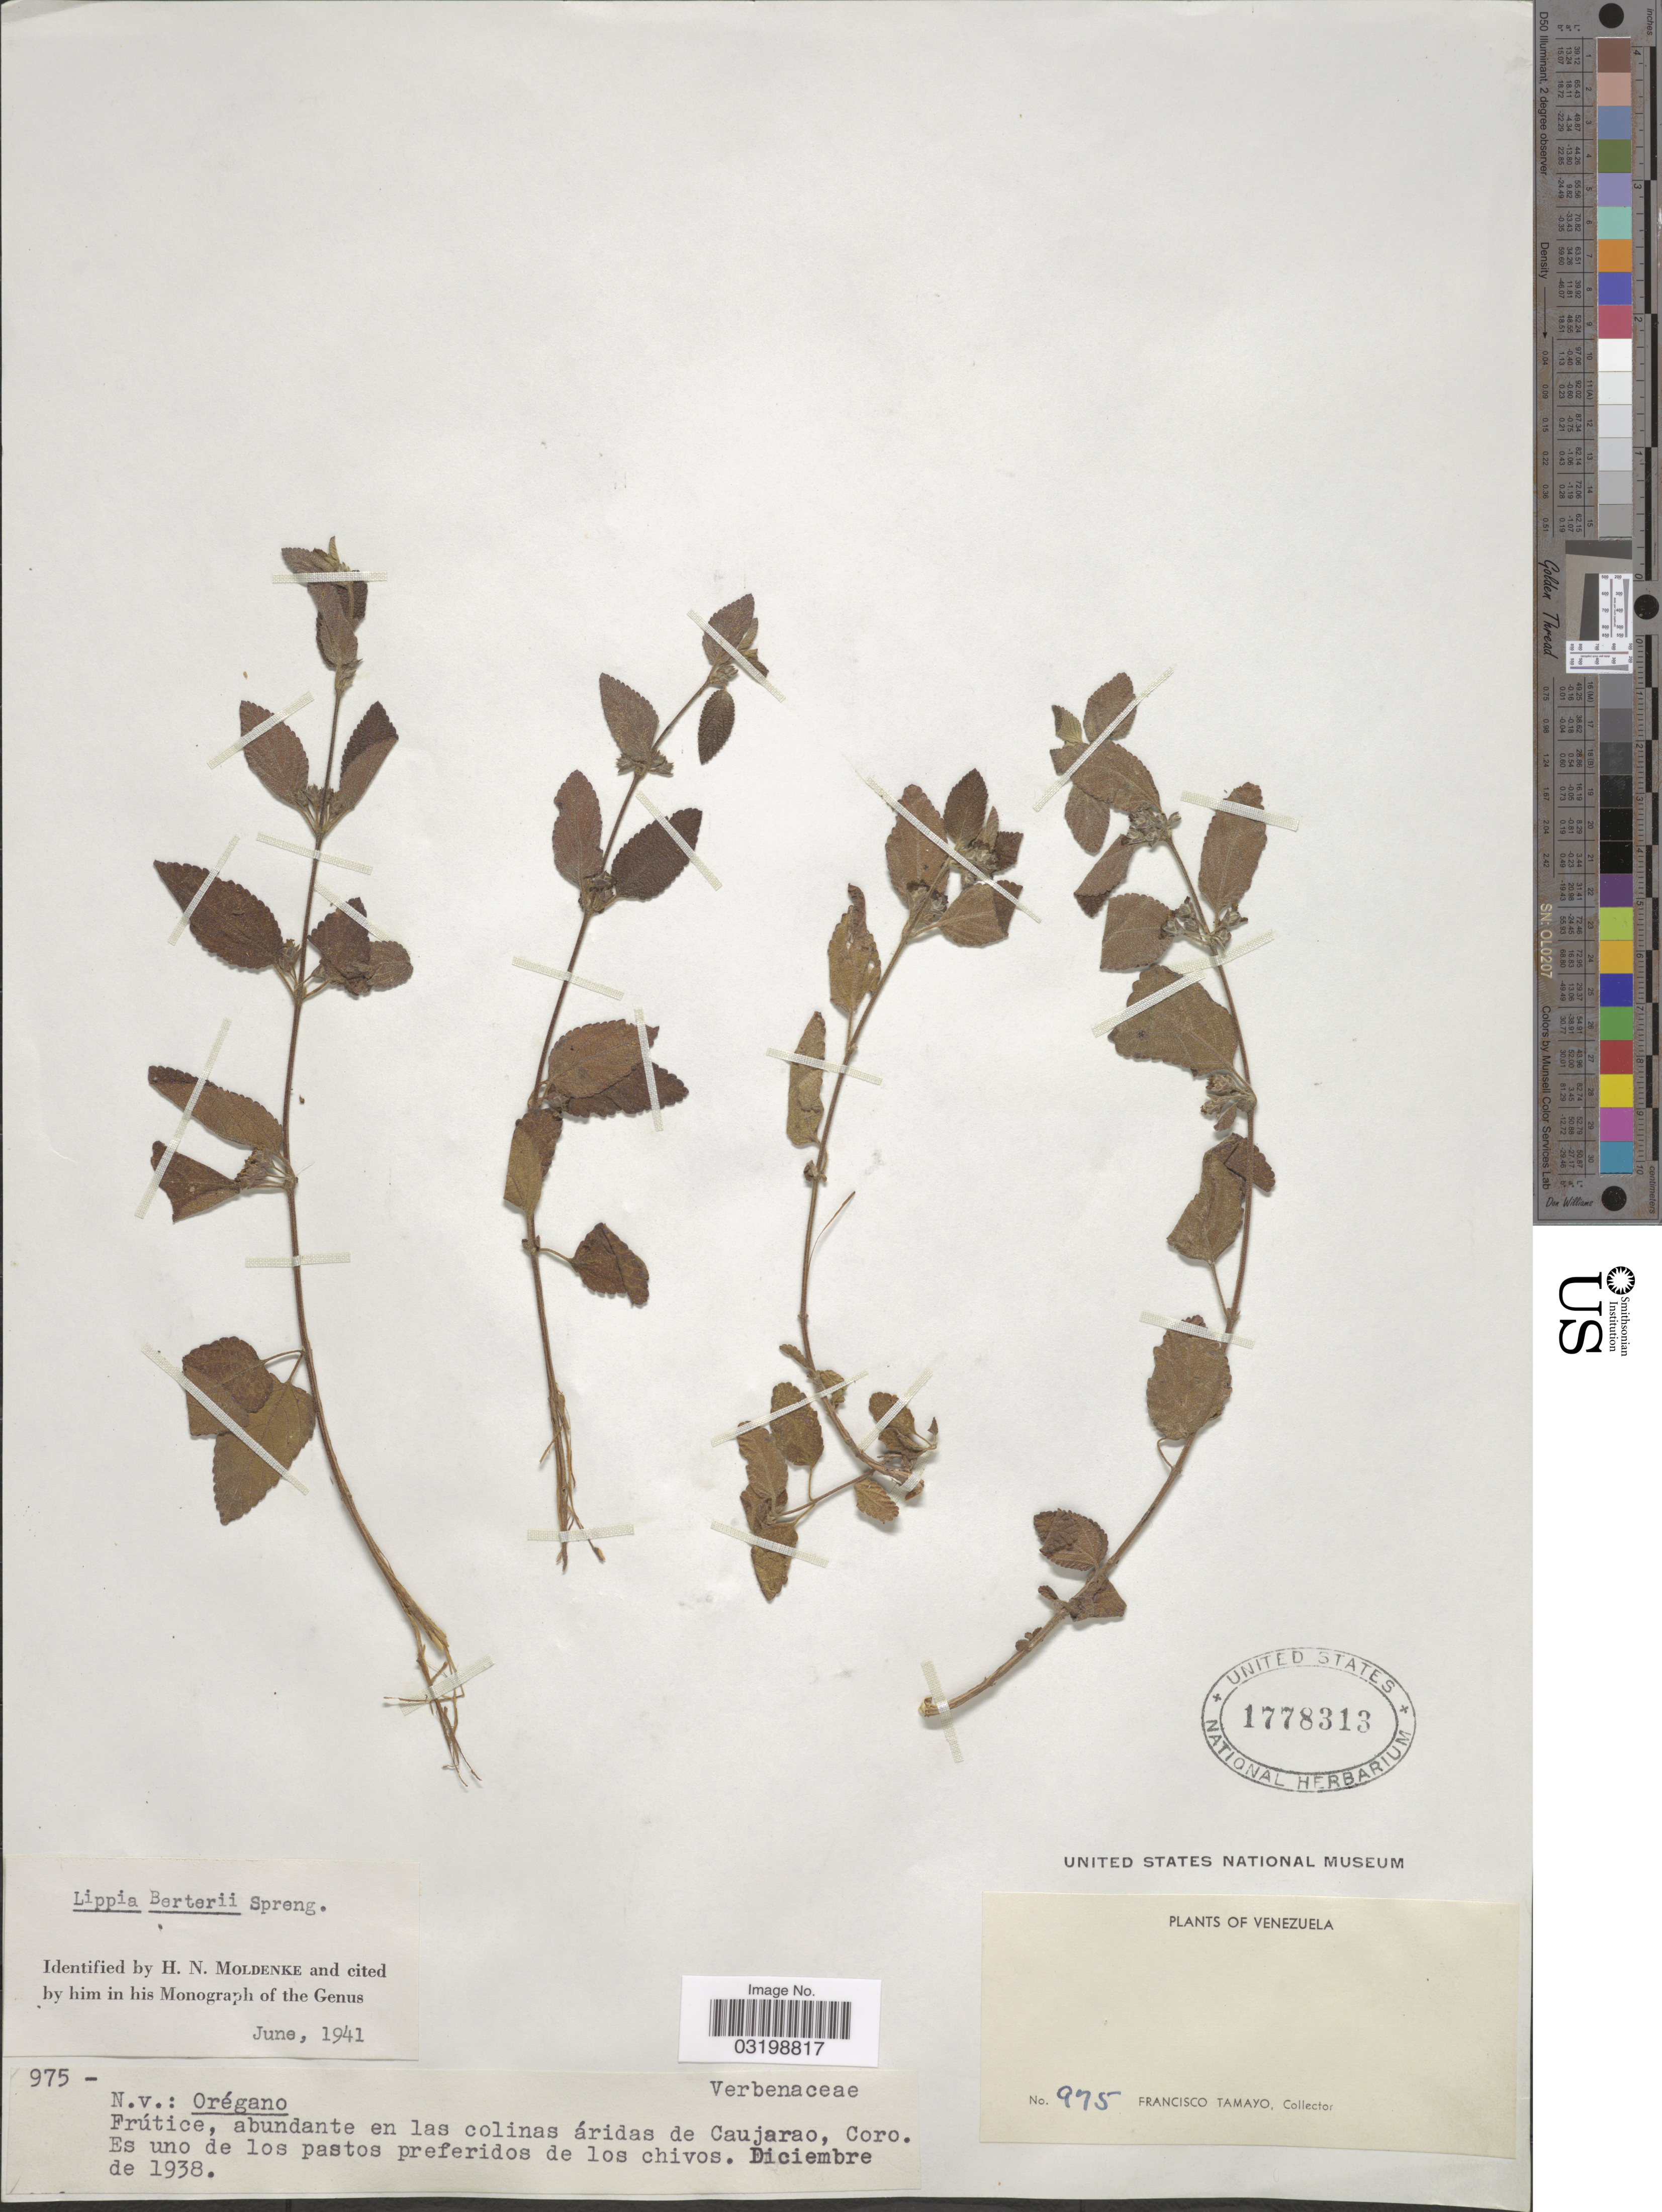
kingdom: Plantae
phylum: Tracheophyta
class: Magnoliopsida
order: Lamiales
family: Verbenaceae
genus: Lippia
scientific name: Lippia berteroi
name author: Spreng.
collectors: F. Tamayo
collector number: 975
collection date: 1938-12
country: Venezuela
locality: Áridas de Caujarao, Coro.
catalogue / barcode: US 1778313